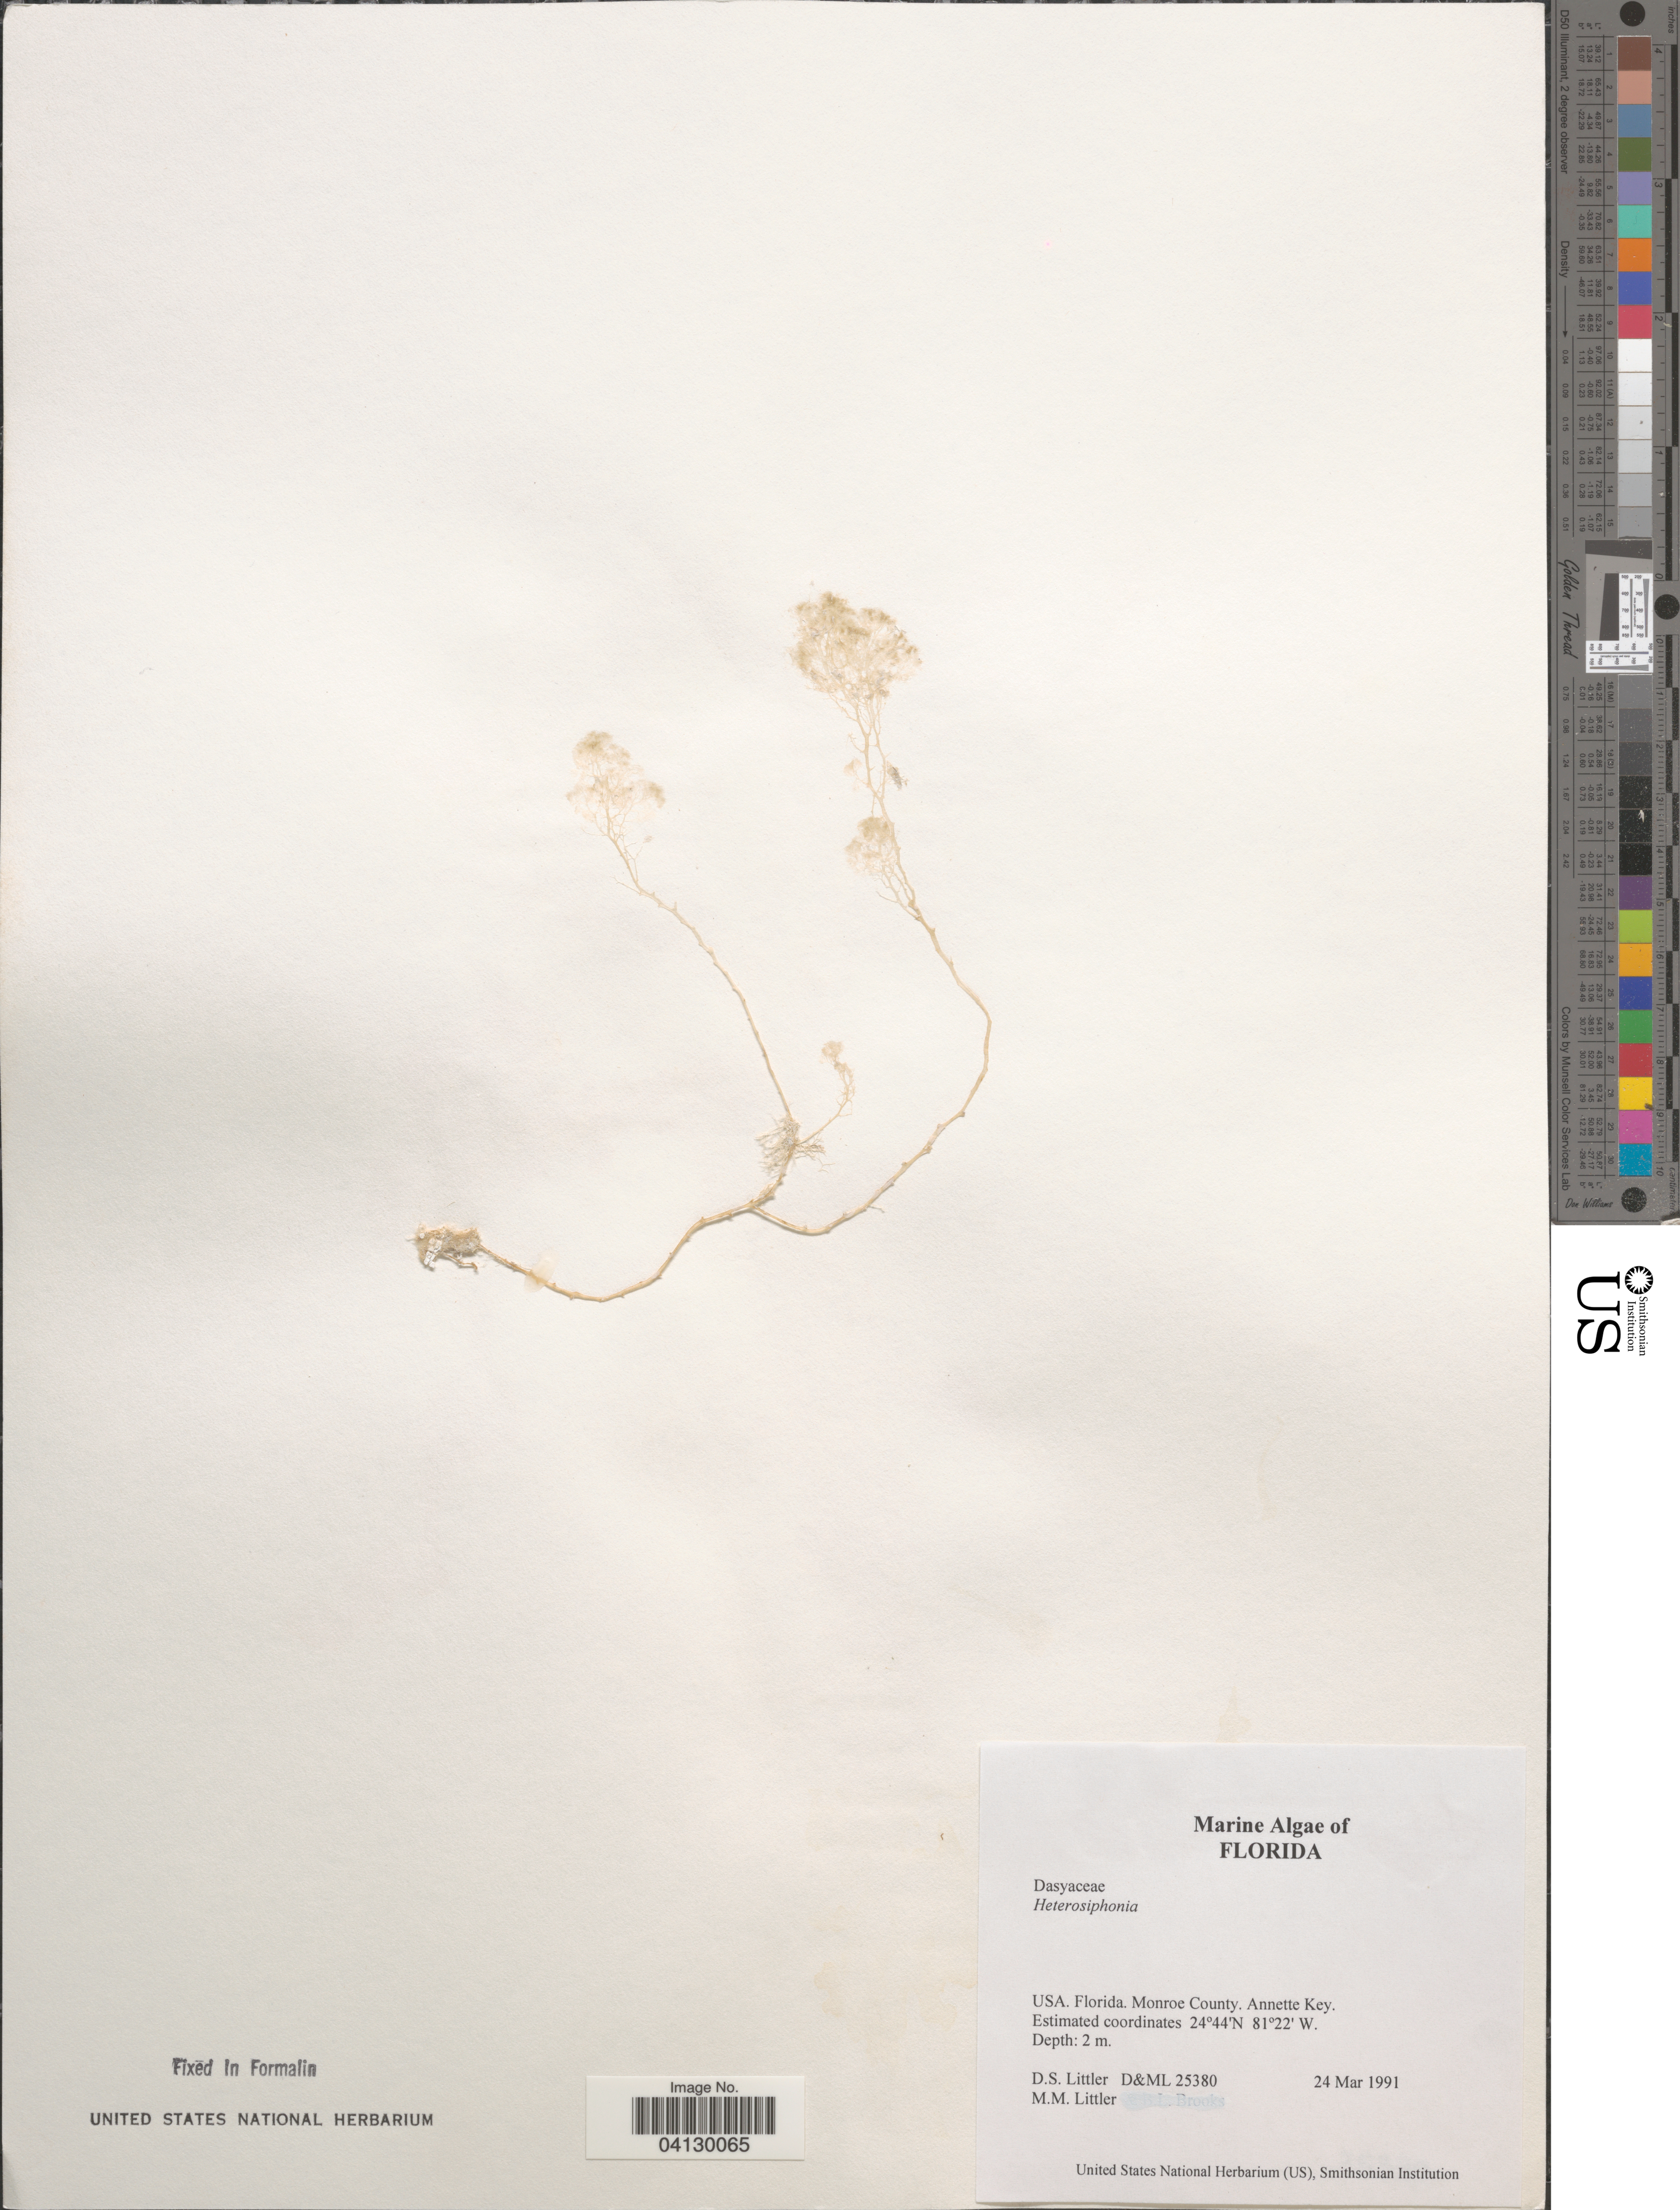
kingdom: Plantae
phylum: Rhodophyta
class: Florideophyceae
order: Ceramiales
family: Dasyaceae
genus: Heterosiphonia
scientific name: Heterosiphonia sp.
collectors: D. S. Littler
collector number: D&ML 25380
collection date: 1991-03-24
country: United States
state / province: Florida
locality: Monroe County. Annette Key.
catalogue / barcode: US 328830